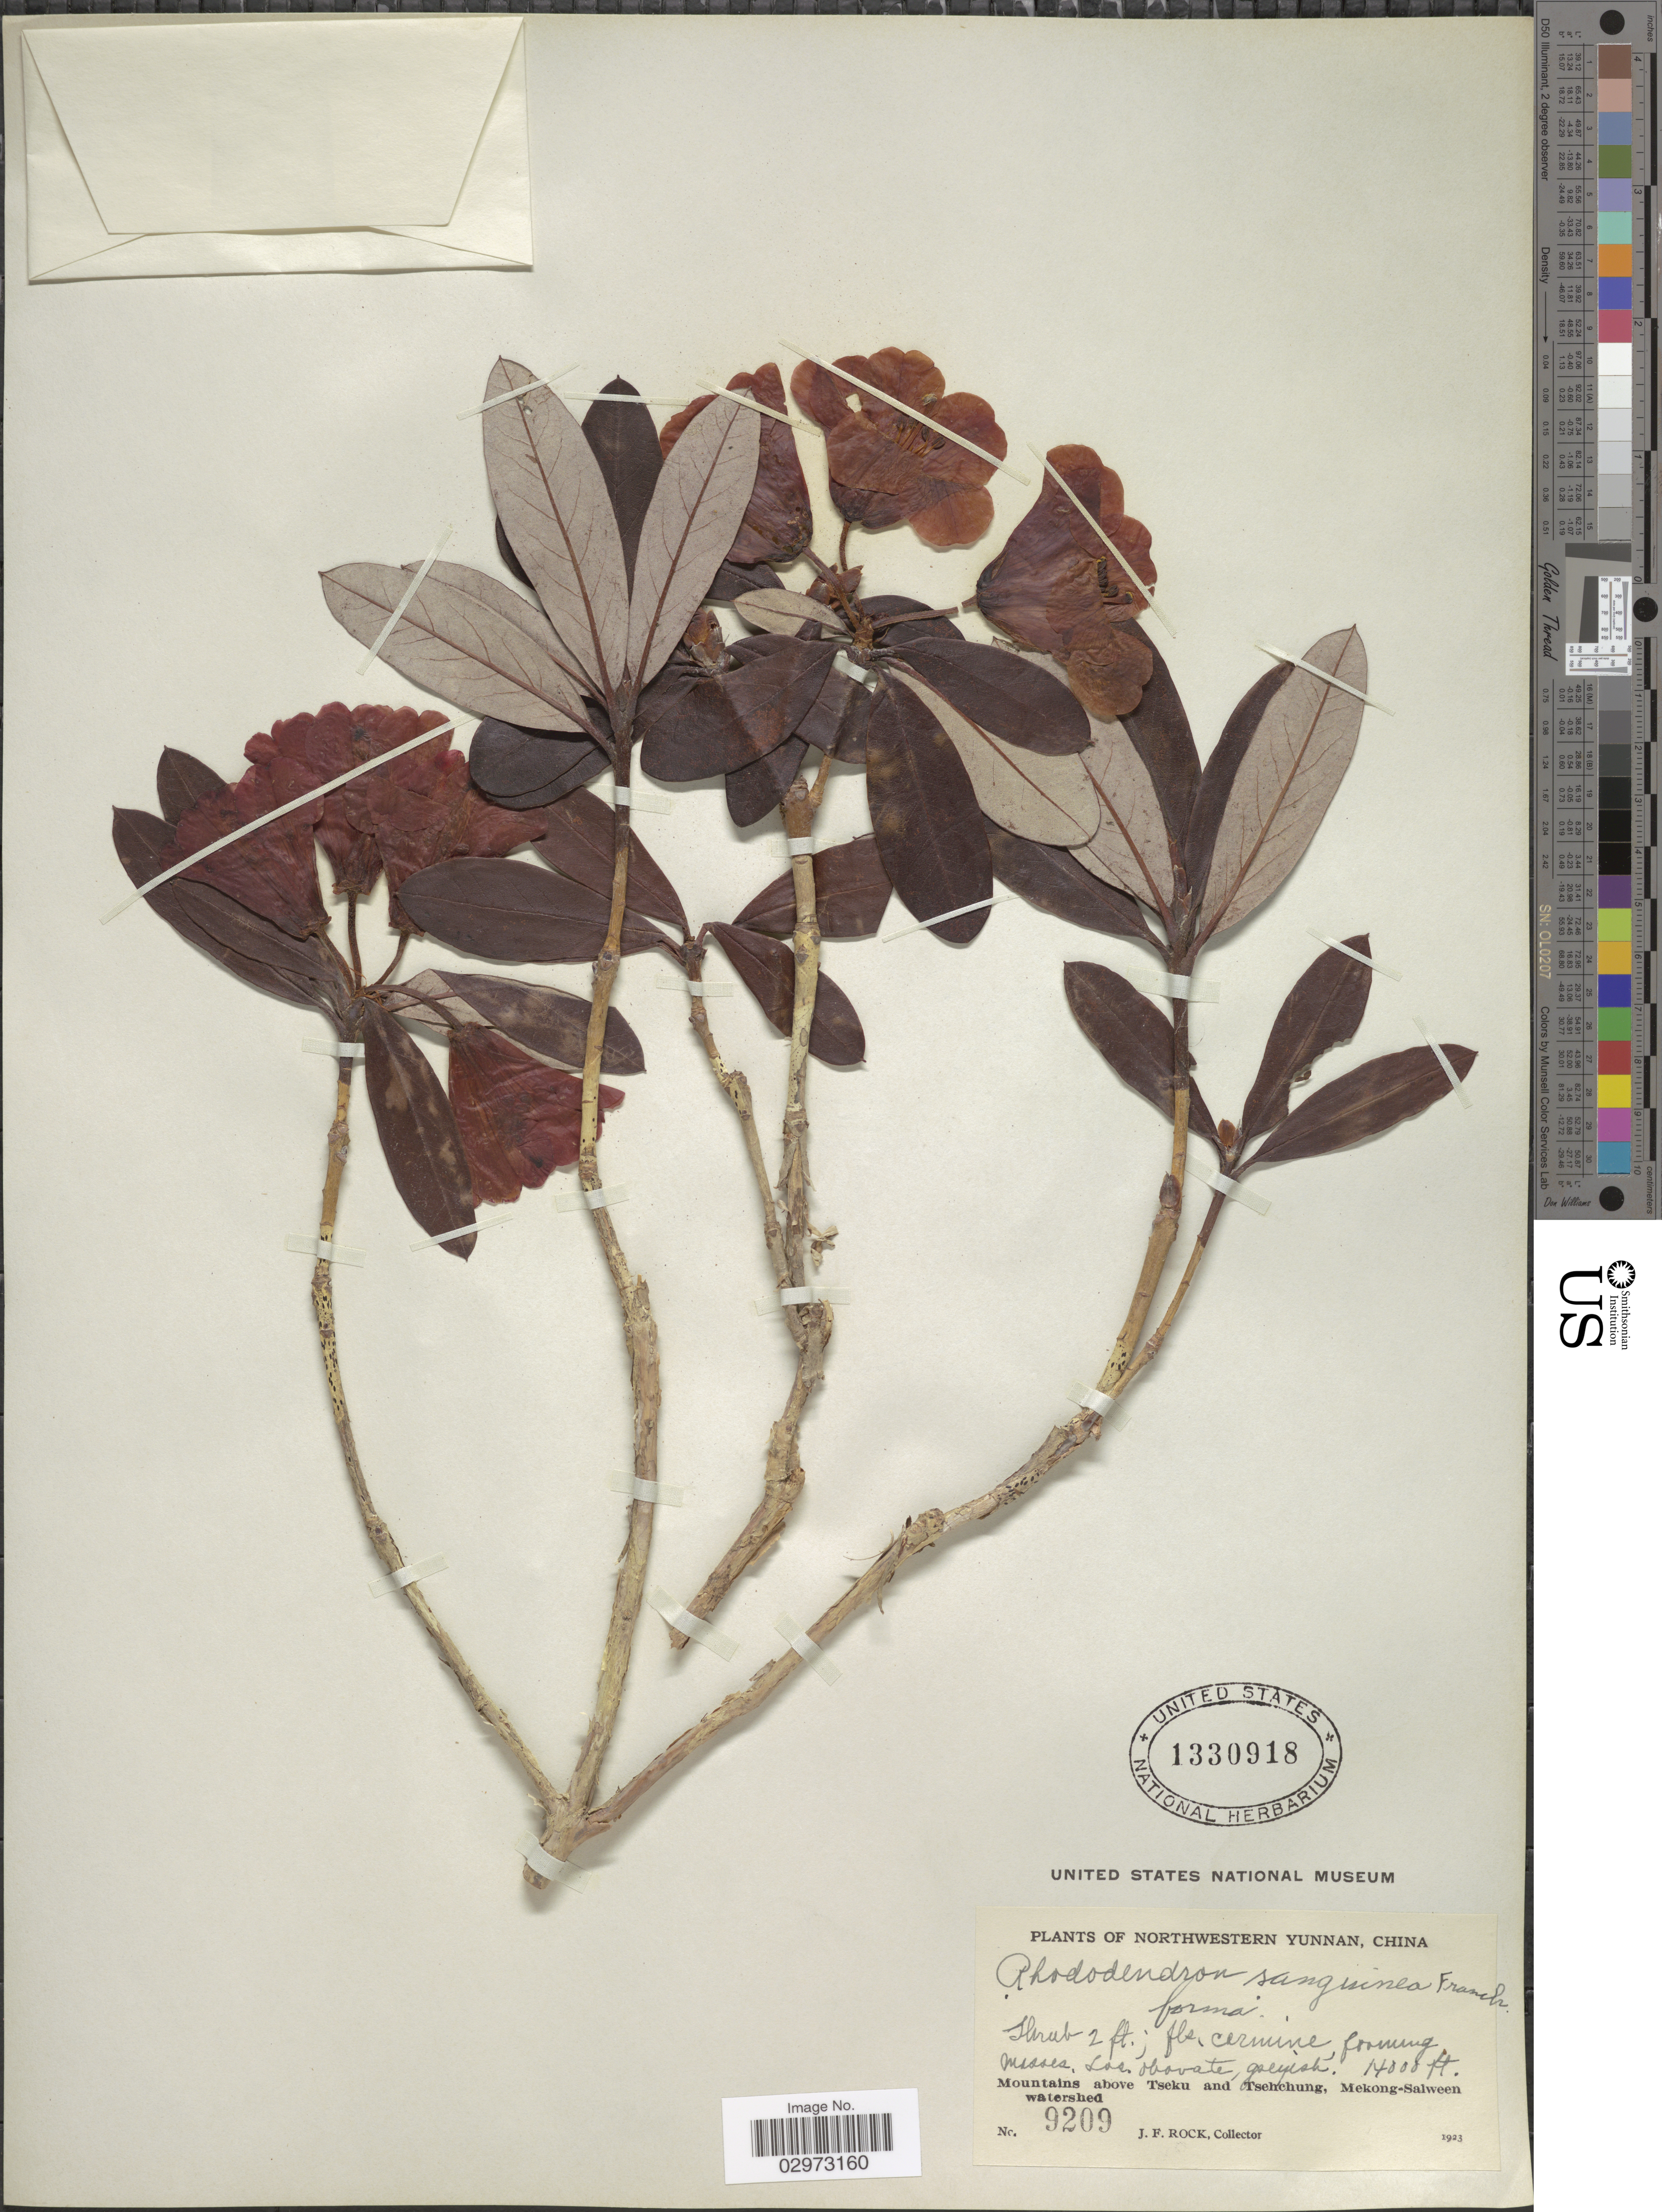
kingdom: Plantae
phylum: Tracheophyta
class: Magnoliopsida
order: Ericales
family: Ericaceae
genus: Rhododendron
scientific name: Rhododendron sanguineum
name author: Franch.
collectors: J. Rock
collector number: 9209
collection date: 1923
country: China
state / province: Yunnan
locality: Northwestern Yunnan. Mountains above Tseku and Tsehchung, Mekong-Salween watershed.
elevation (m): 4267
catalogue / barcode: US 1330918